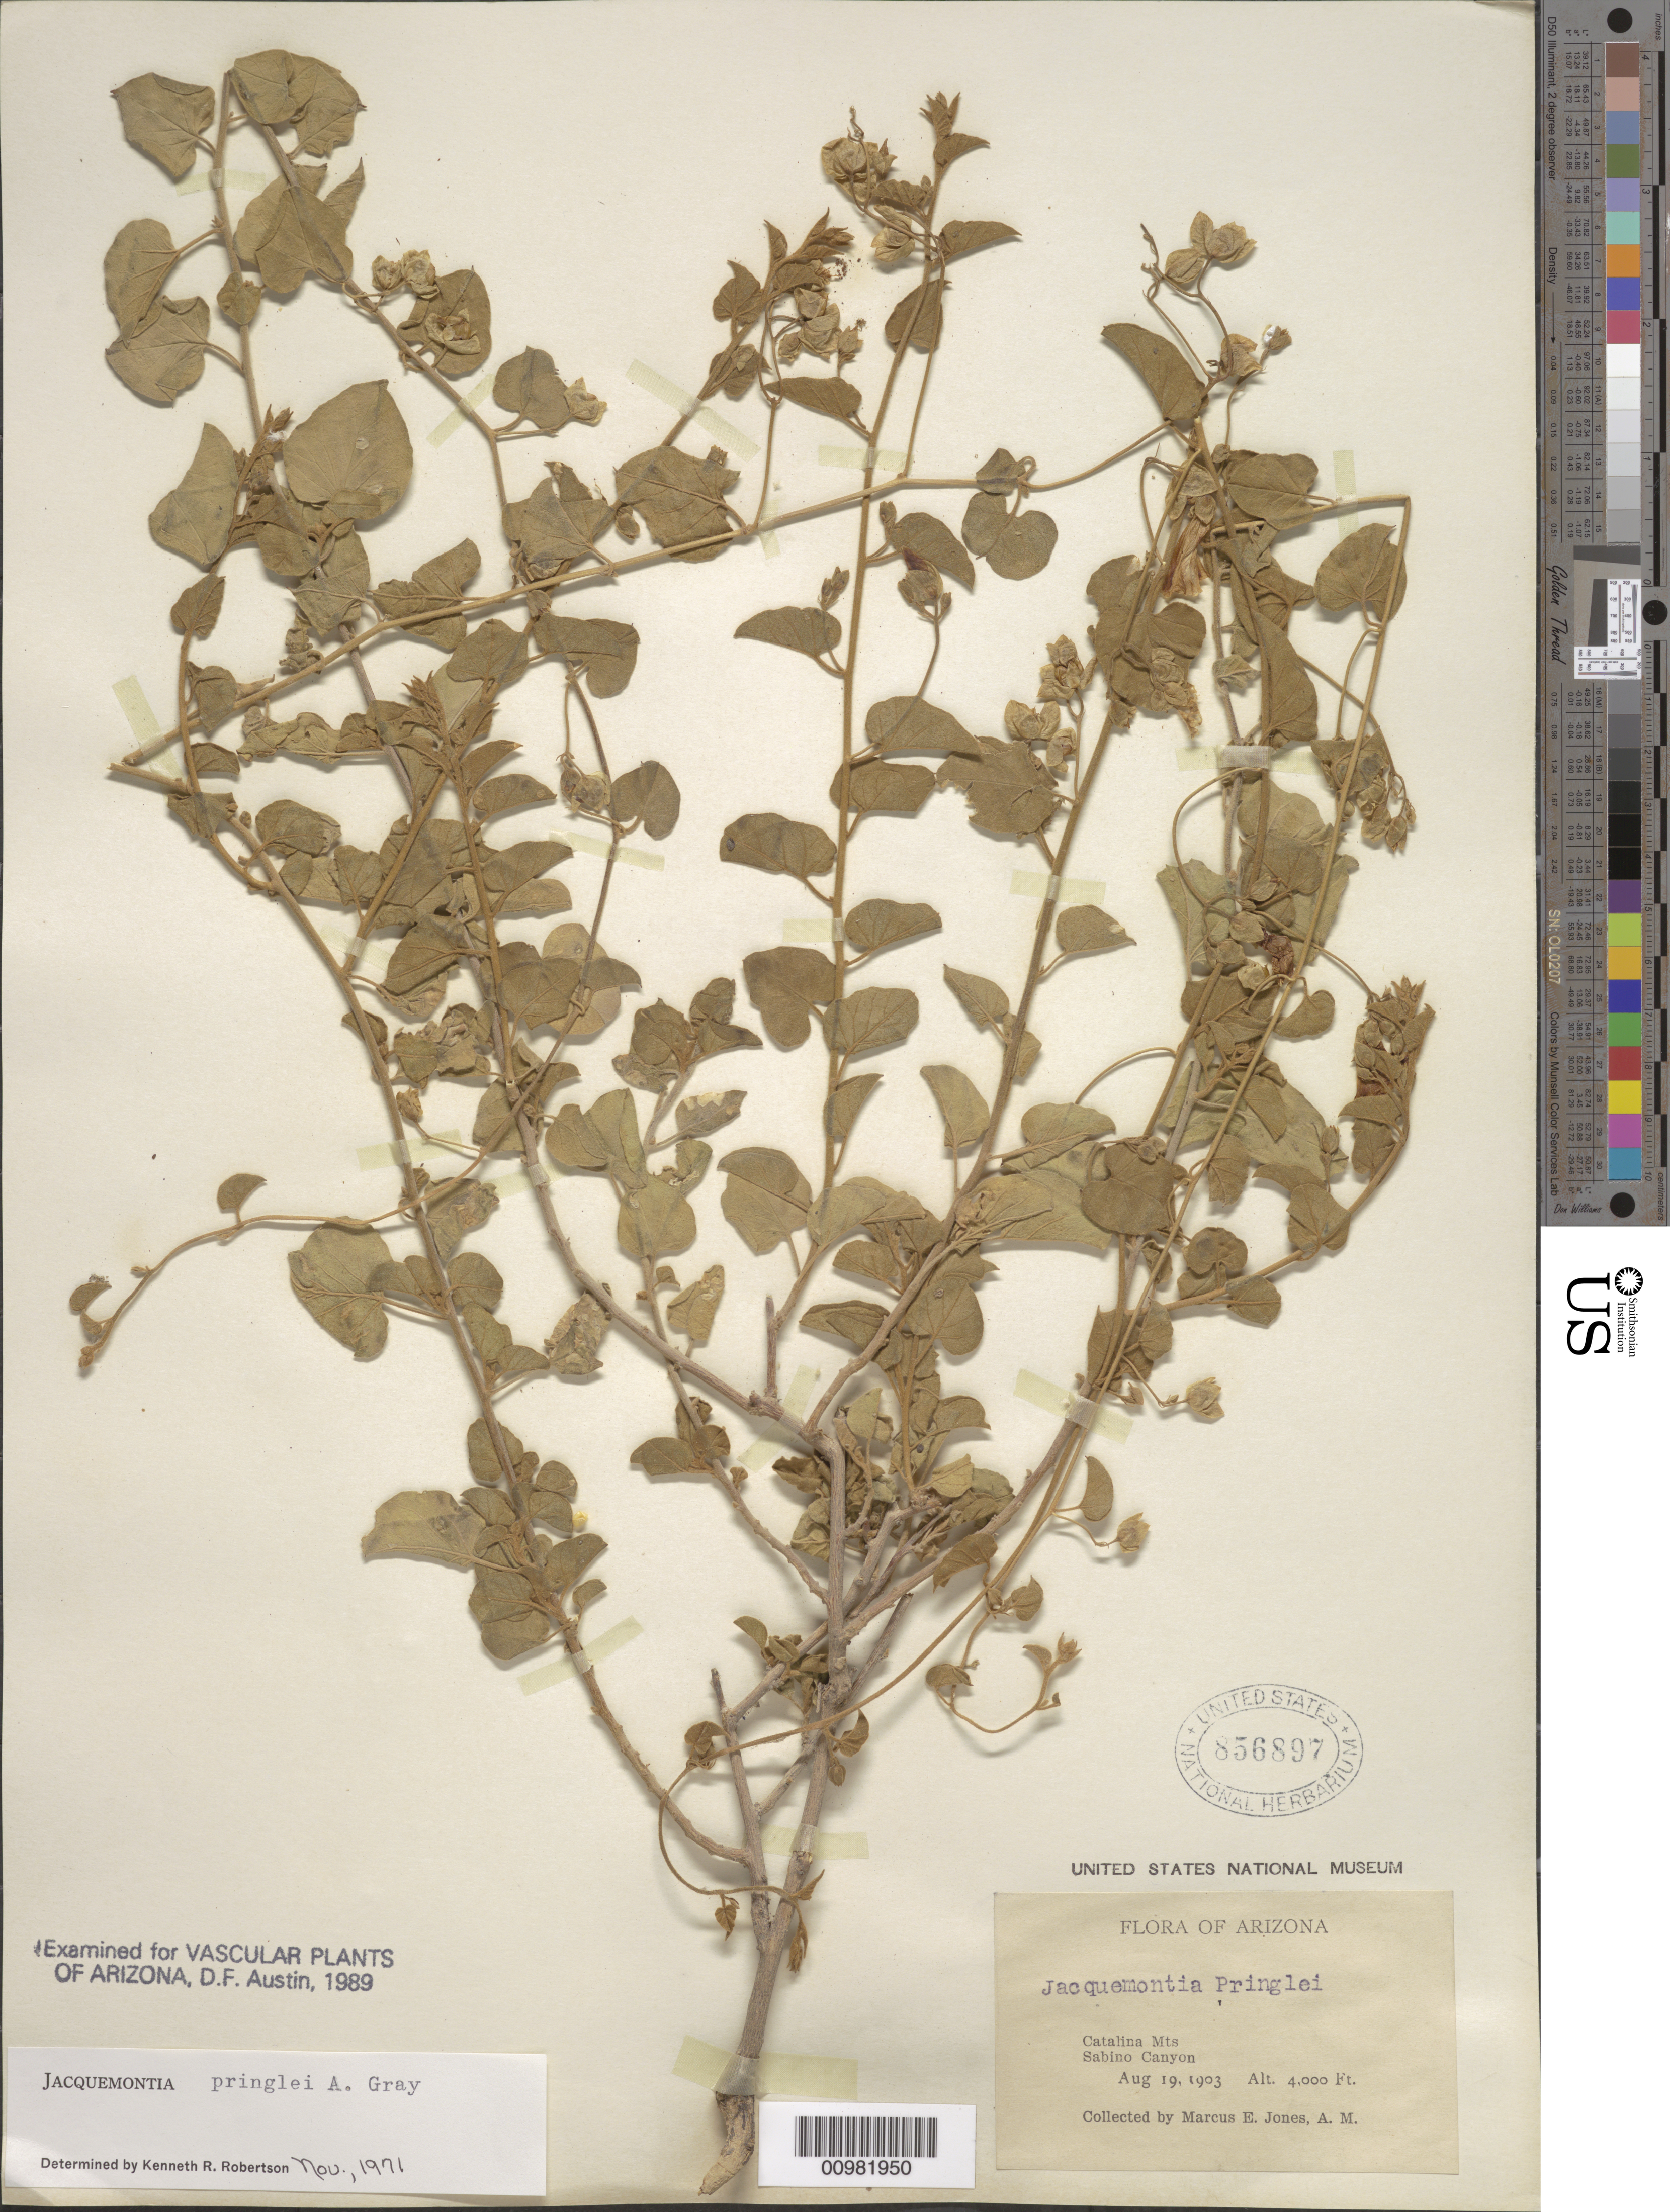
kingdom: Plantae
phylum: Tracheophyta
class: Magnoliopsida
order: Solanales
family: Convolvulaceae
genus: Jacquemontia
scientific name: Jacquemontia pringlei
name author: A. Gray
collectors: M. E. Jones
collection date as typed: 19 Aug 1903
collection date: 1903-08-19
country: United States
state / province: Arizona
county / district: Pima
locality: Catalina Mts.; Sabino Canyon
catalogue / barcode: US 856897